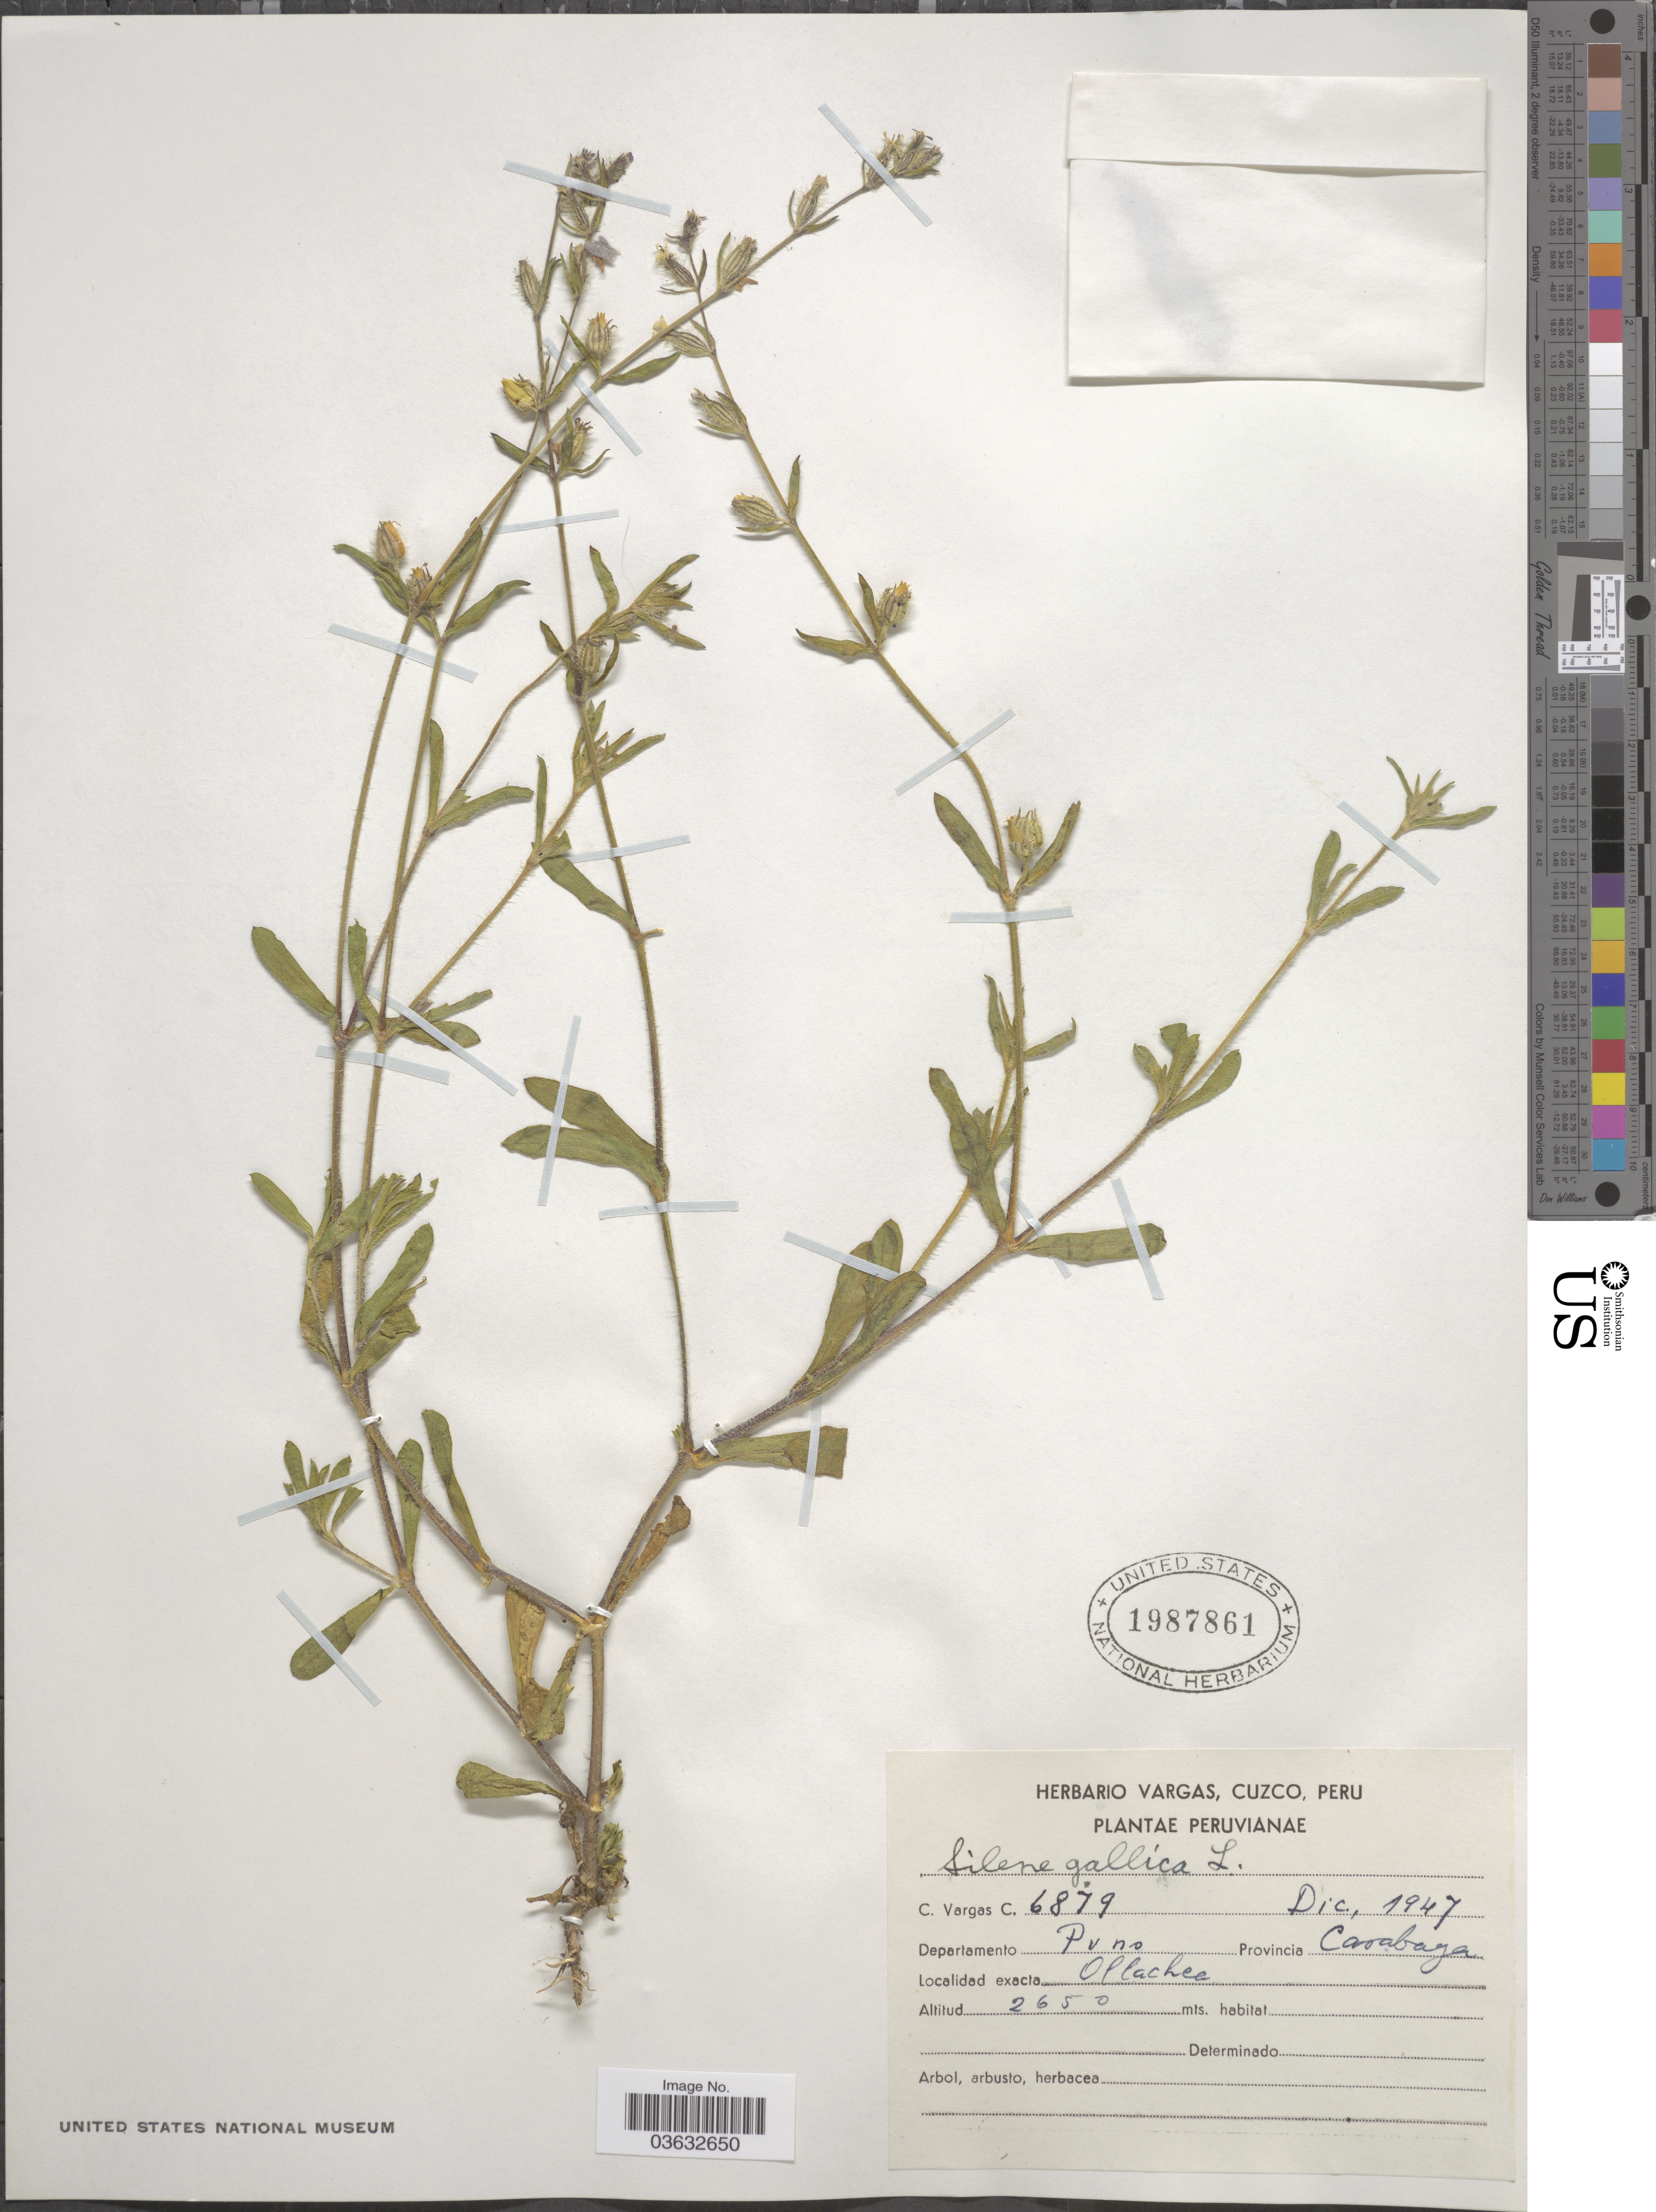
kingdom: Plantae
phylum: Tracheophyta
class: Magnoliopsida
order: Caryophyllales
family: Caryophyllaceae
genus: Silene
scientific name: Silene gallica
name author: L.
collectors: C. Vargas Calderón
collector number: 6879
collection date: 1947-12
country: Peru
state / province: Puno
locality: Departamento Puno. Provincia Carabaya. Ollachea.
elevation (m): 2650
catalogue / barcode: US 1987861